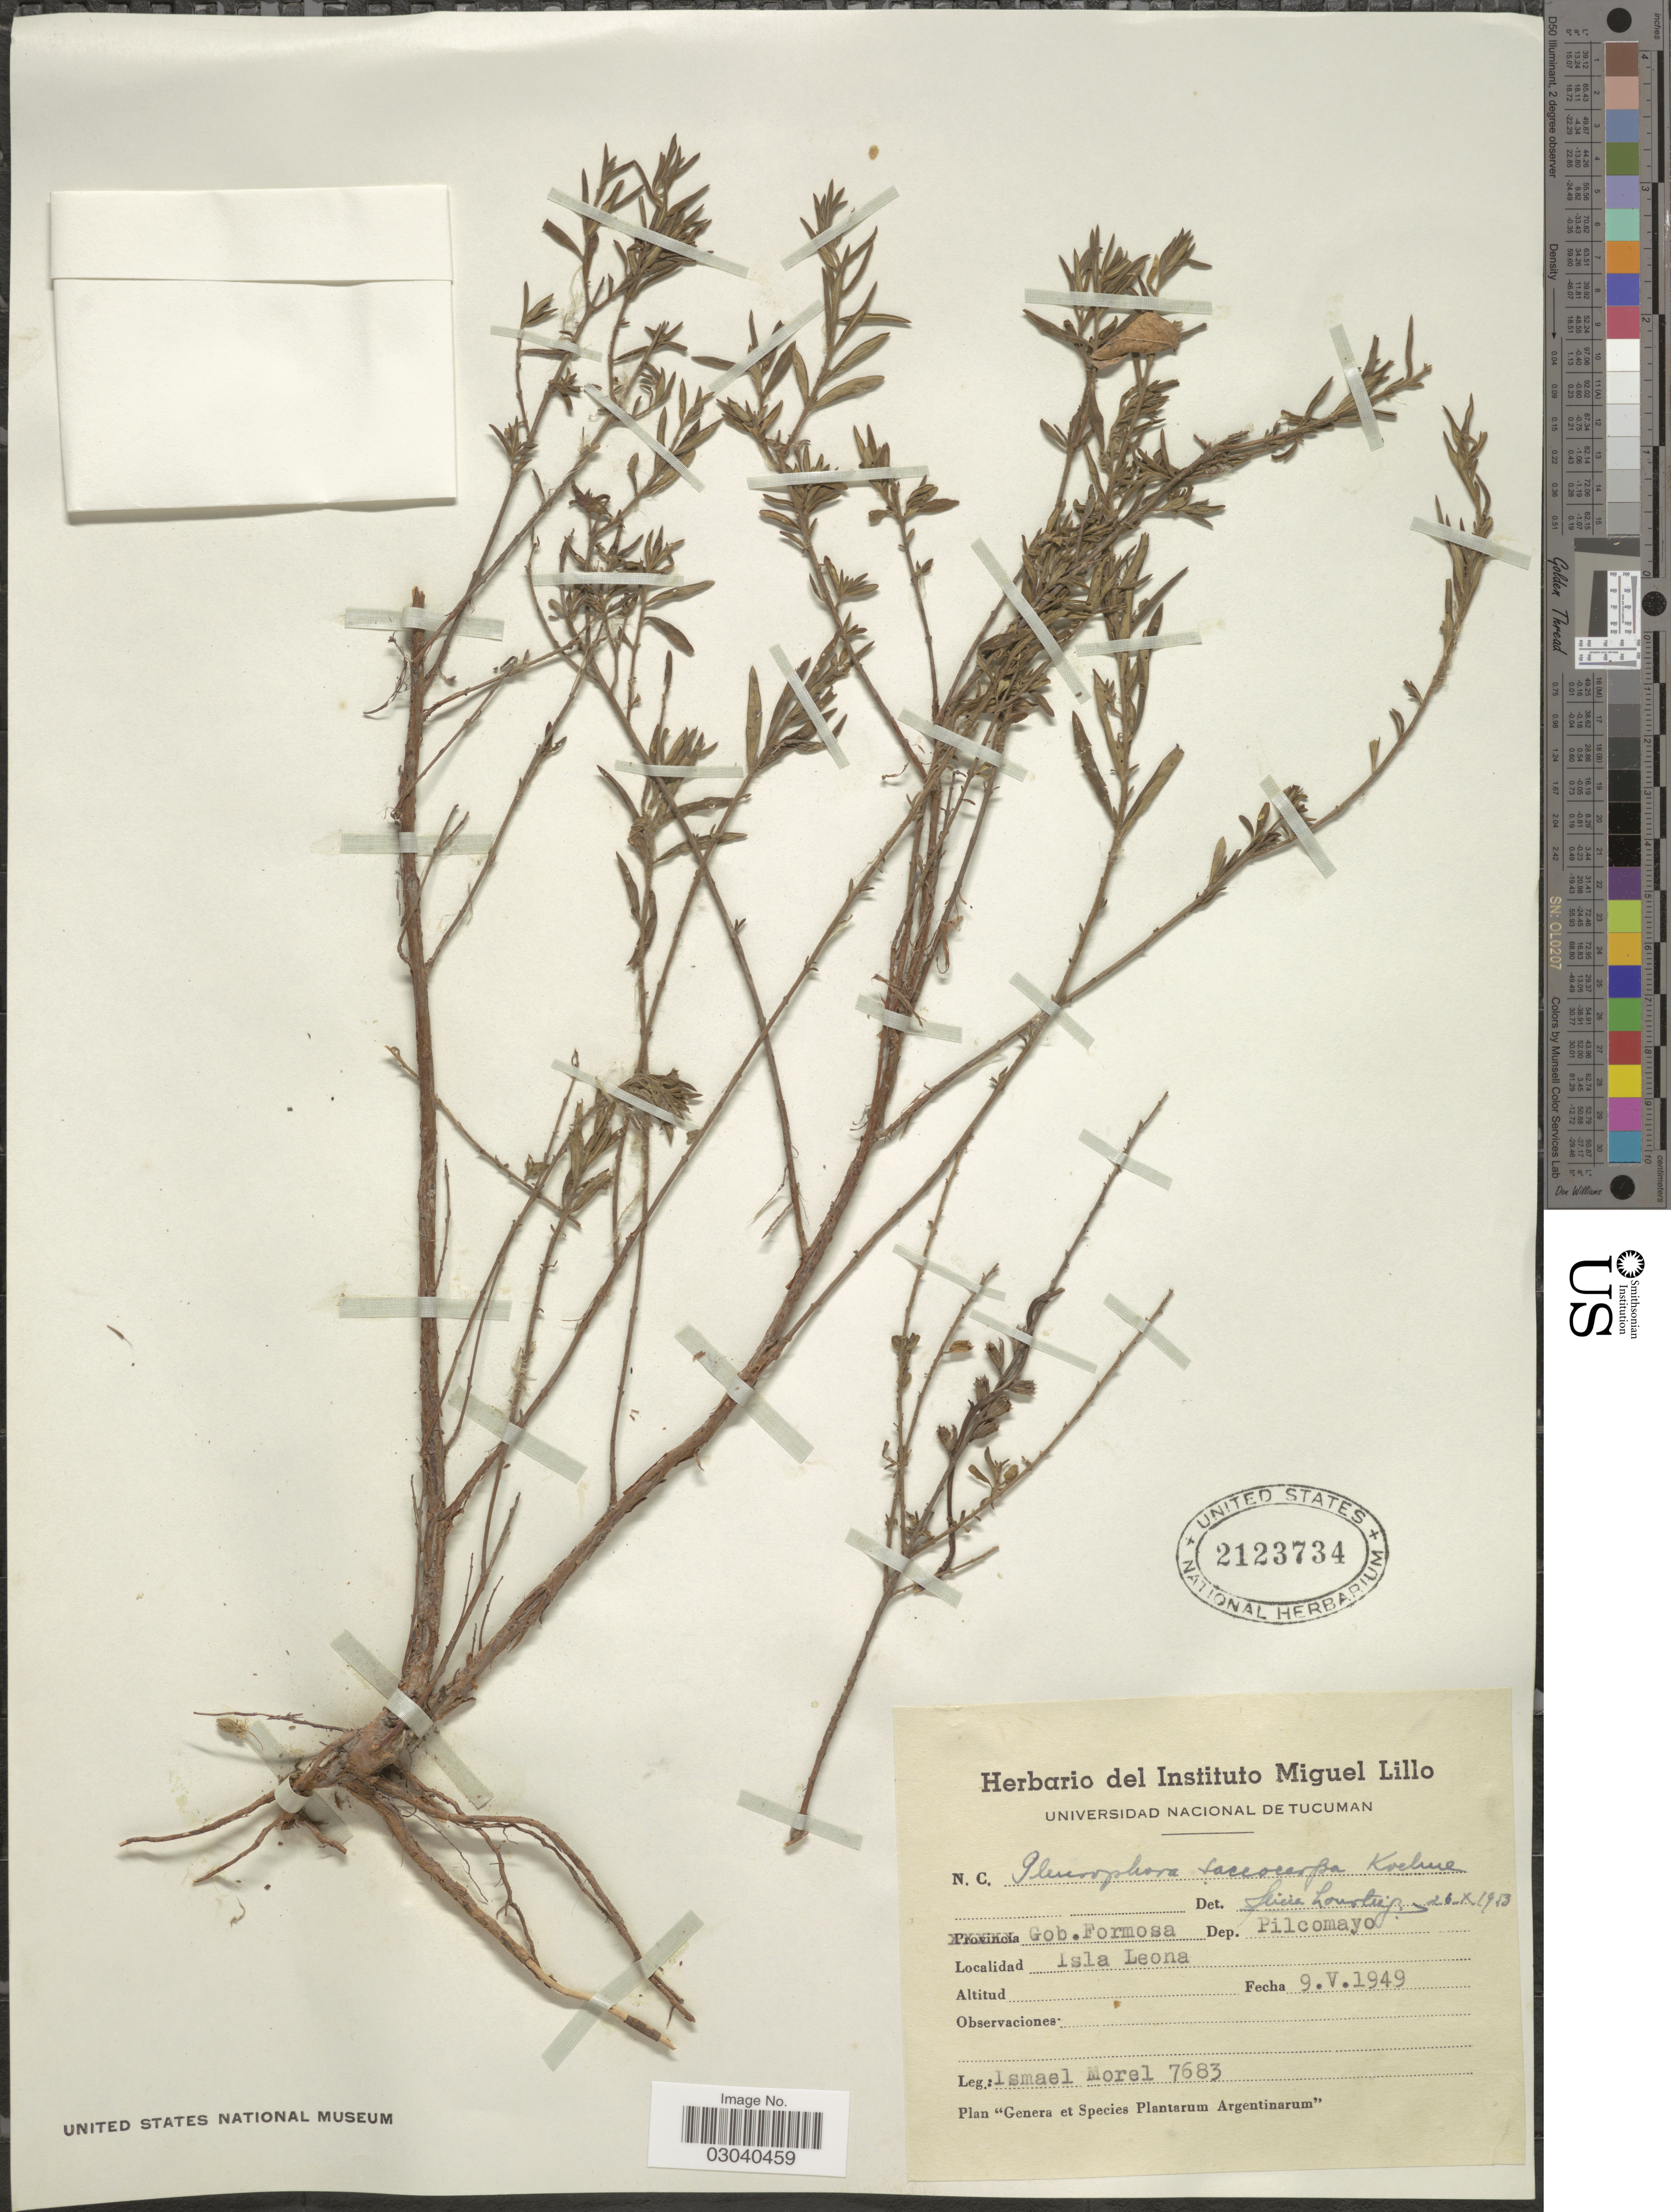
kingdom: Plantae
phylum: Tracheophyta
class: Magnoliopsida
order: Myrtales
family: Lythraceae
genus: Pleurophora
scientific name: Pleurophora saccocarpa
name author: Koehne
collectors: I. Morel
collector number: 7683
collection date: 1949-05-09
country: Argentina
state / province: Formosa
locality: Gob. Formosa. Dep. Pilcomayo. Isla Leona.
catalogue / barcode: US 2123734